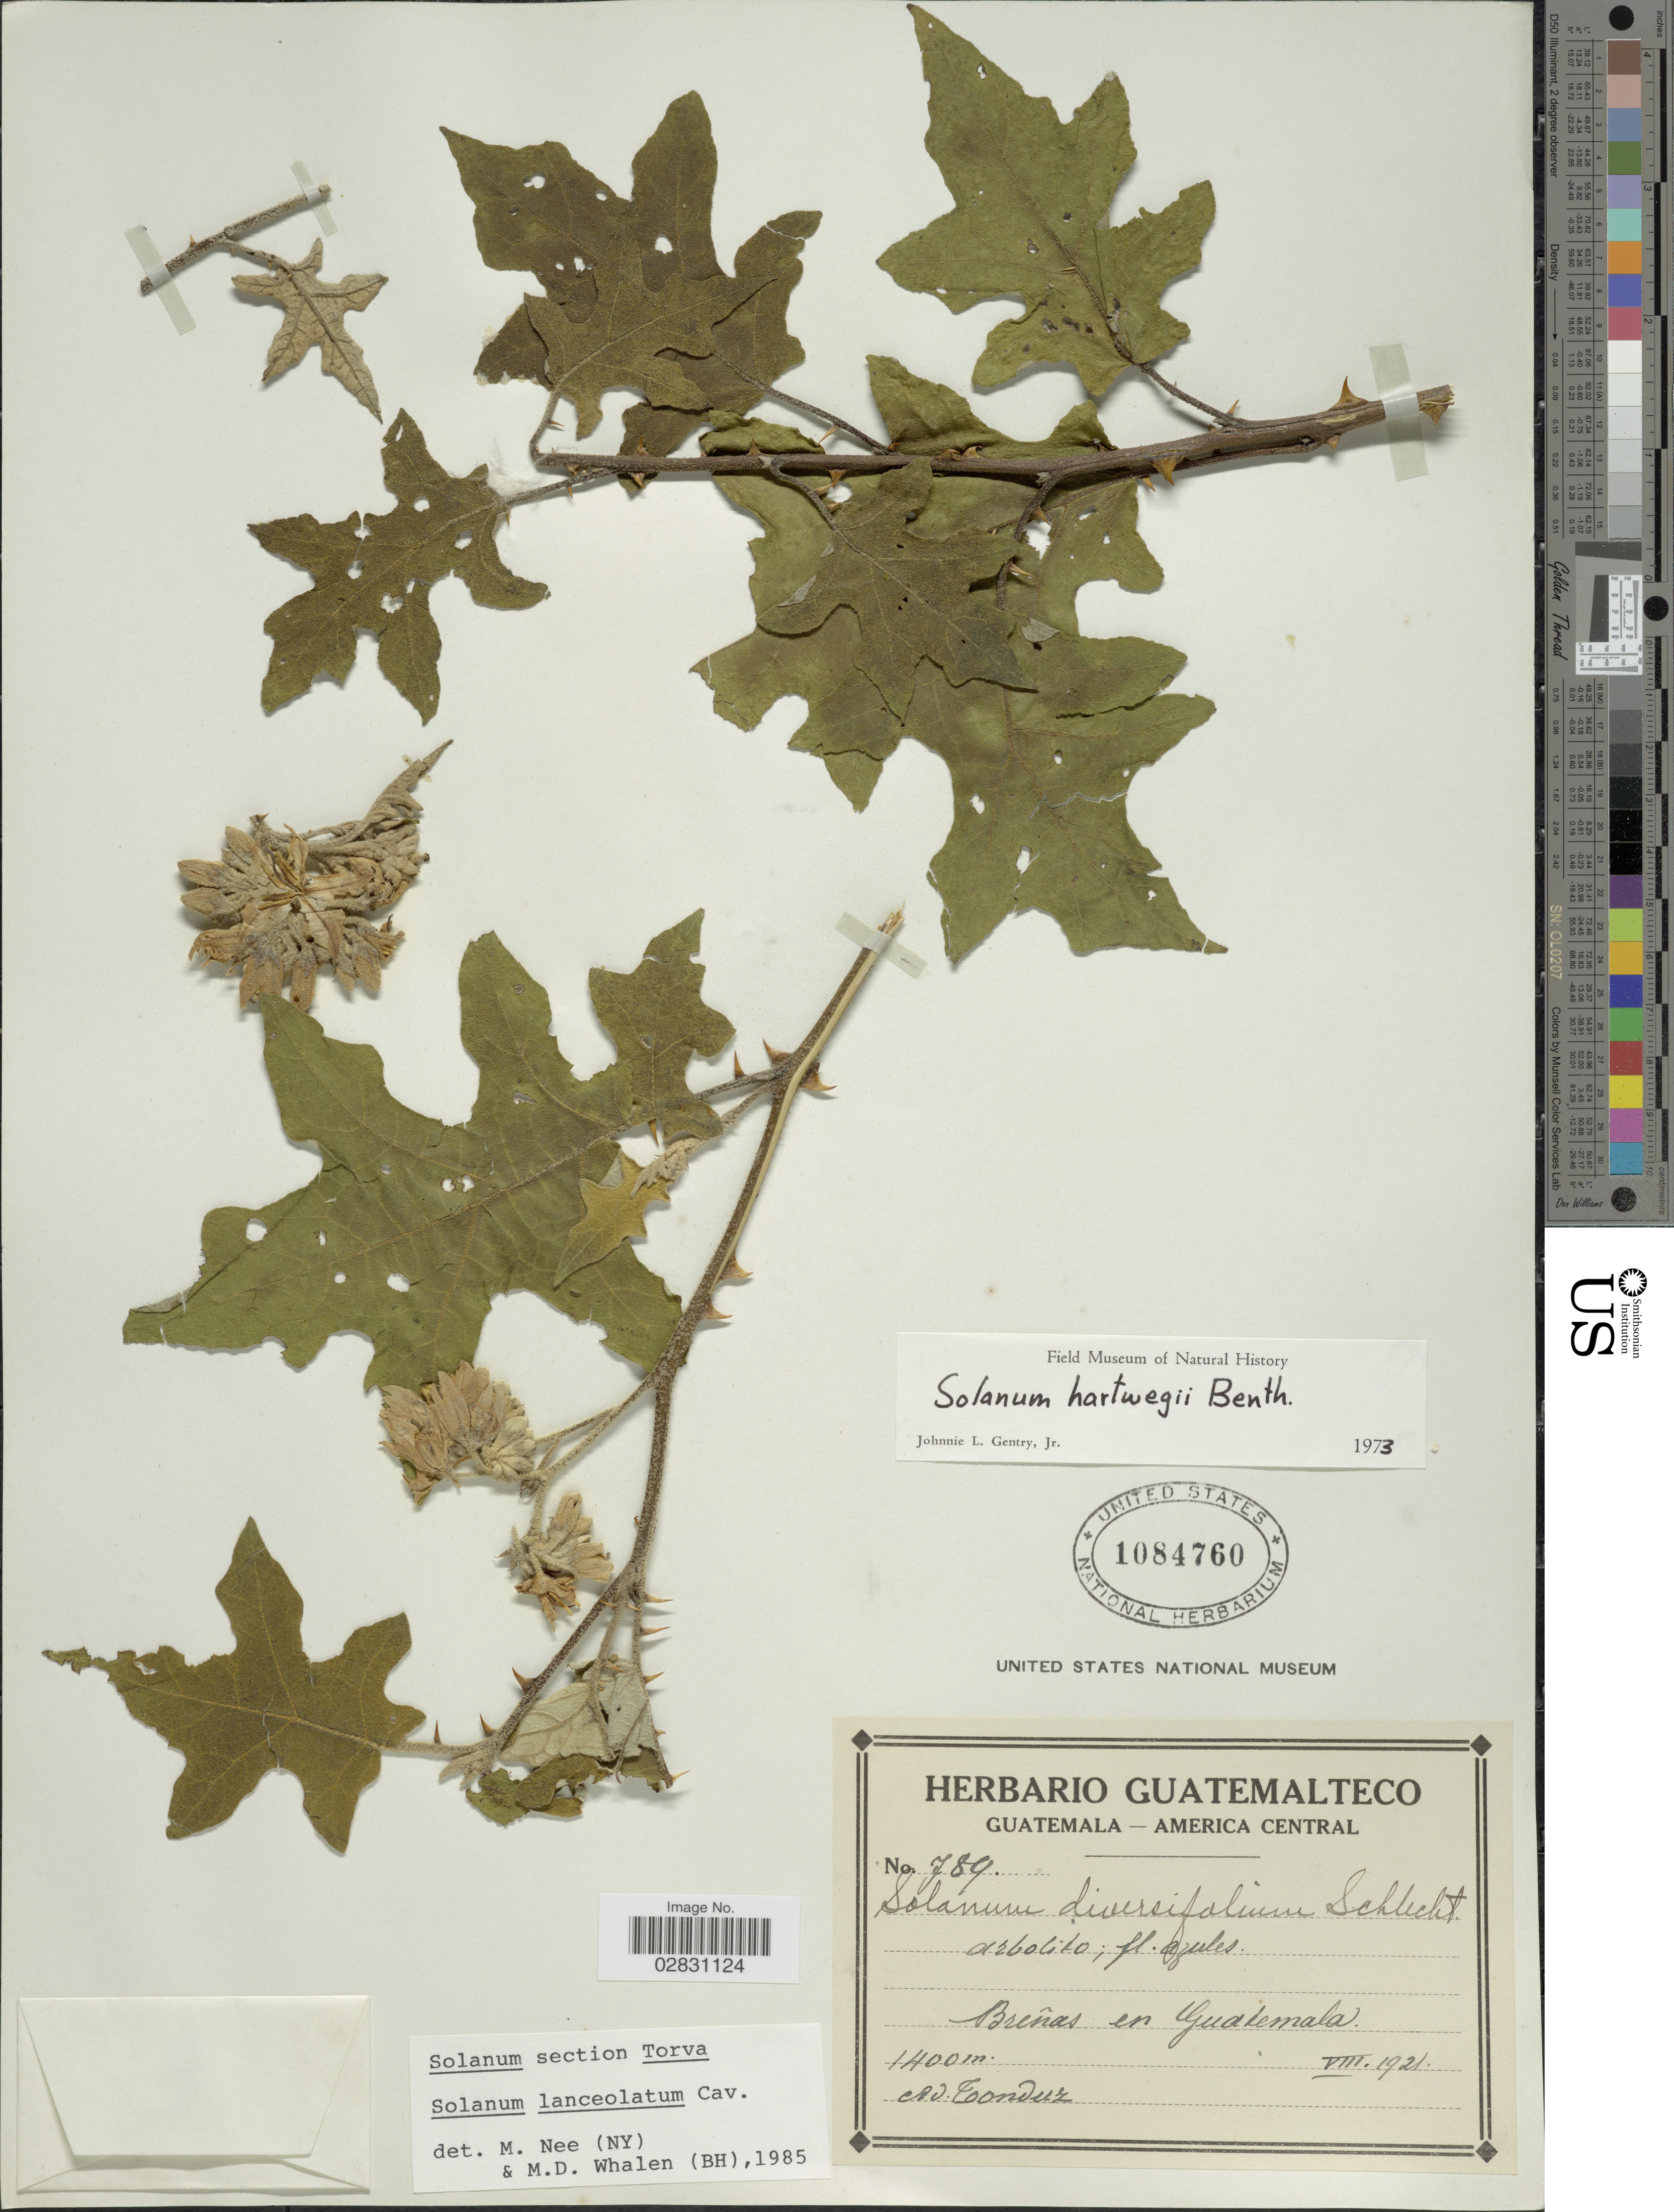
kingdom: Plantae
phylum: Tracheophyta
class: Magnoliopsida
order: Solanales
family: Solanaceae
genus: Solanum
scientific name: Solanum lanceolatum Berthault, nom. illeg.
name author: Berthault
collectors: A. Tonduz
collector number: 789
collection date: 1921-08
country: Guatemala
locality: Breñas en Guatemala.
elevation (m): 1400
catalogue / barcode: US 1084760